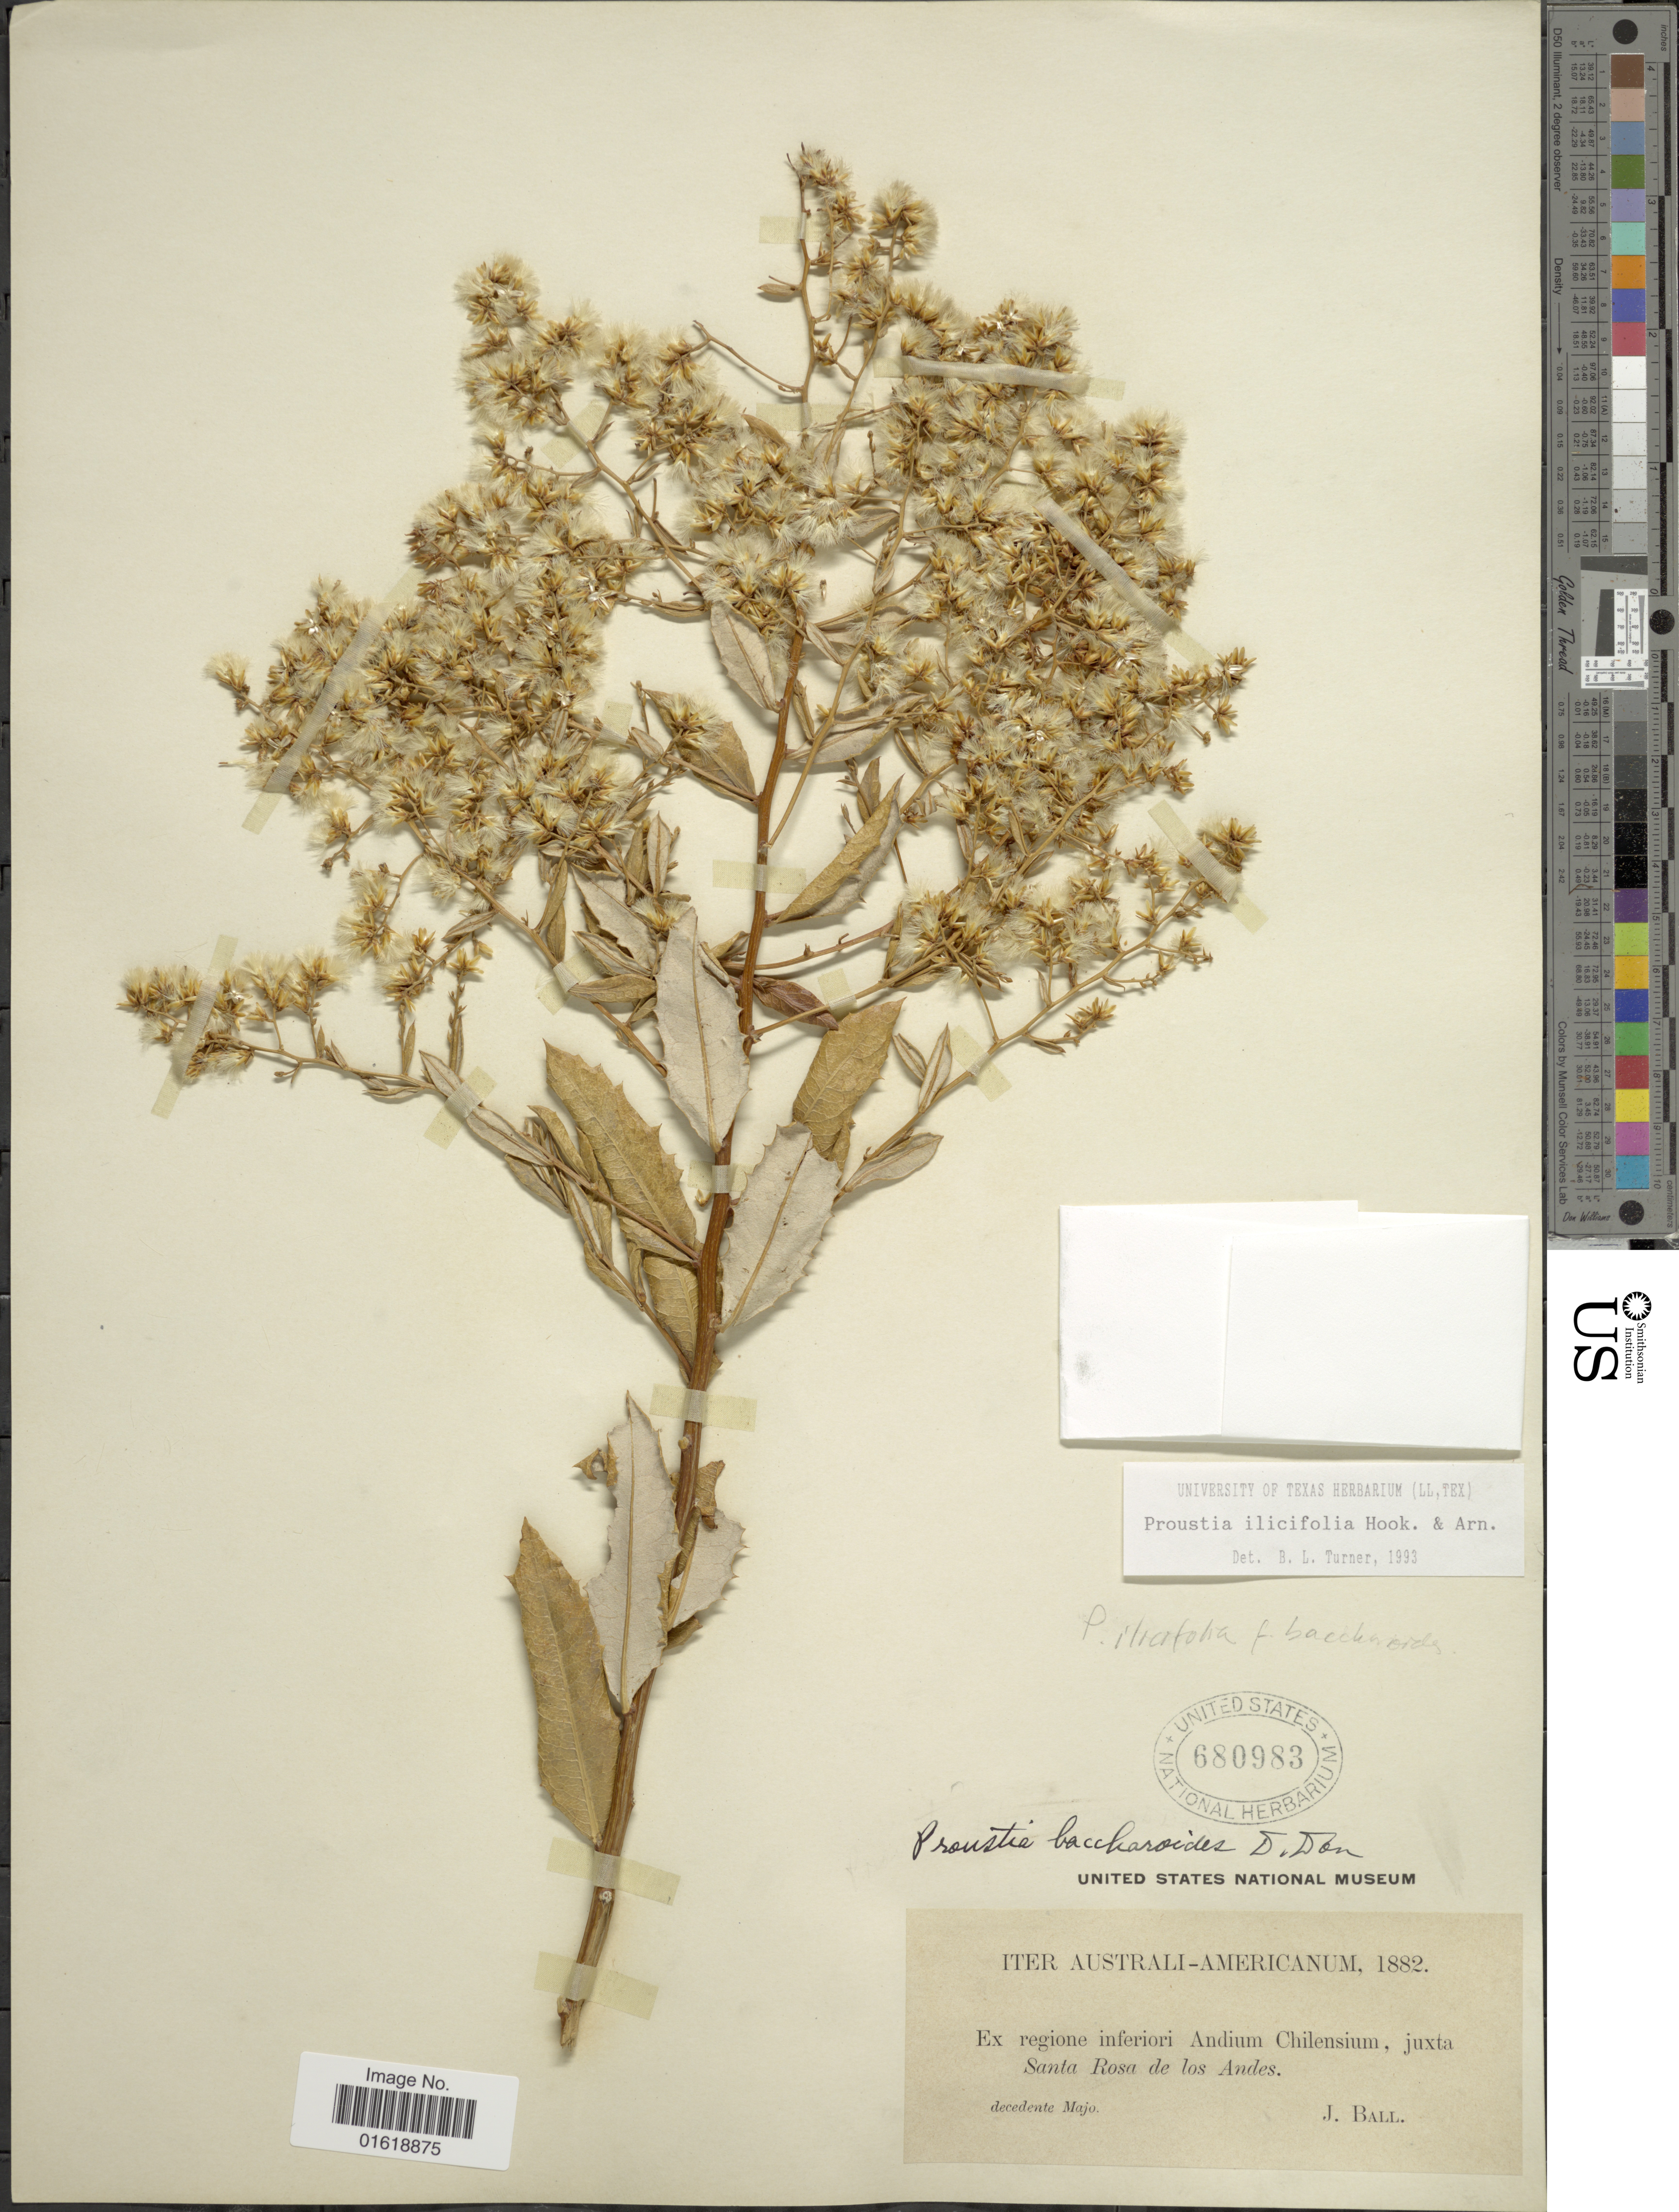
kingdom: Plantae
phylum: Tracheophyta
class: Magnoliopsida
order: Asterales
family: Asteraceae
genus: Proustia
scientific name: Proustia ilicifolia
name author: Hook. & Arn.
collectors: J. Ball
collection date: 1882-05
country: Chile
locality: Santa Rosa de los Andes.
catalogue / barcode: US 680983